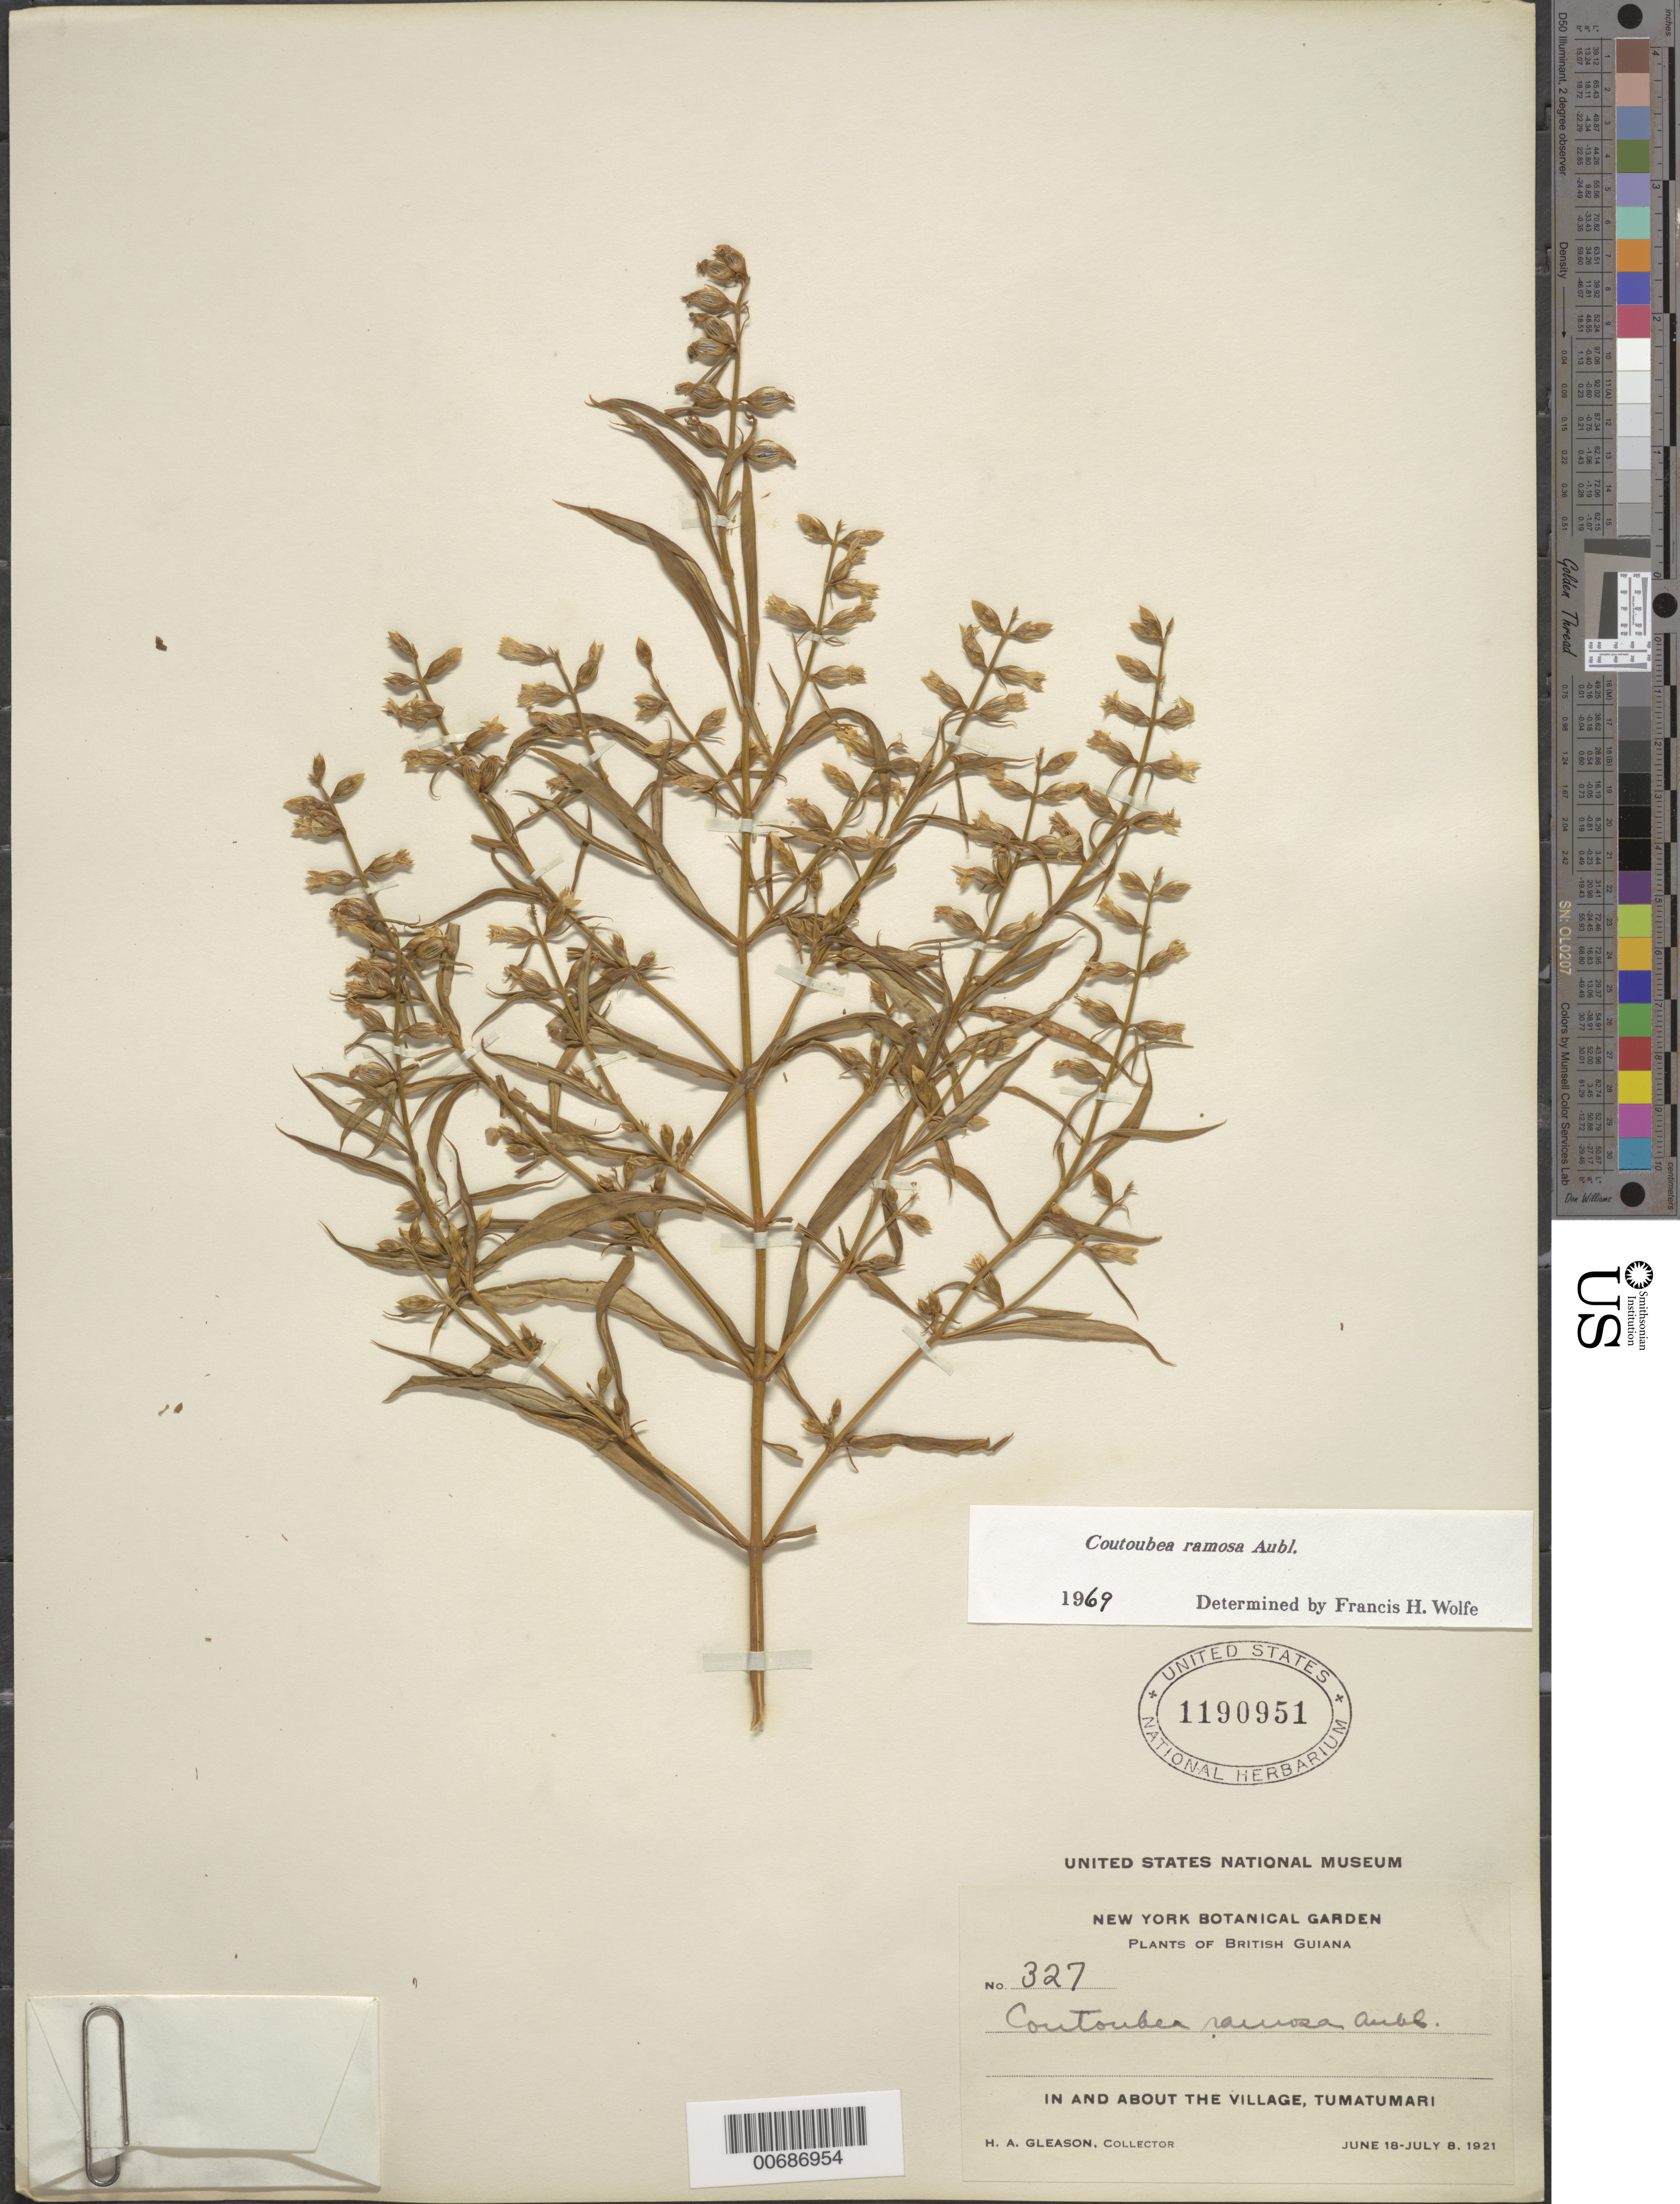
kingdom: Plantae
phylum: Tracheophyta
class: Magnoliopsida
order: Gentianales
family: Gentianaceae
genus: Coutoubea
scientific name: Coutoubea ramosa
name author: Aubl.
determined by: Wolfe, F. H.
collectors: H. A. Gleason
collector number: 327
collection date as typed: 18-Jun-21 to 8-Jul-21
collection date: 1921-06-18/1921-07-08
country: Guyana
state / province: Potaro-Siparuni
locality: Tumatumari Village, Potaro R.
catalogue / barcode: US 1190951